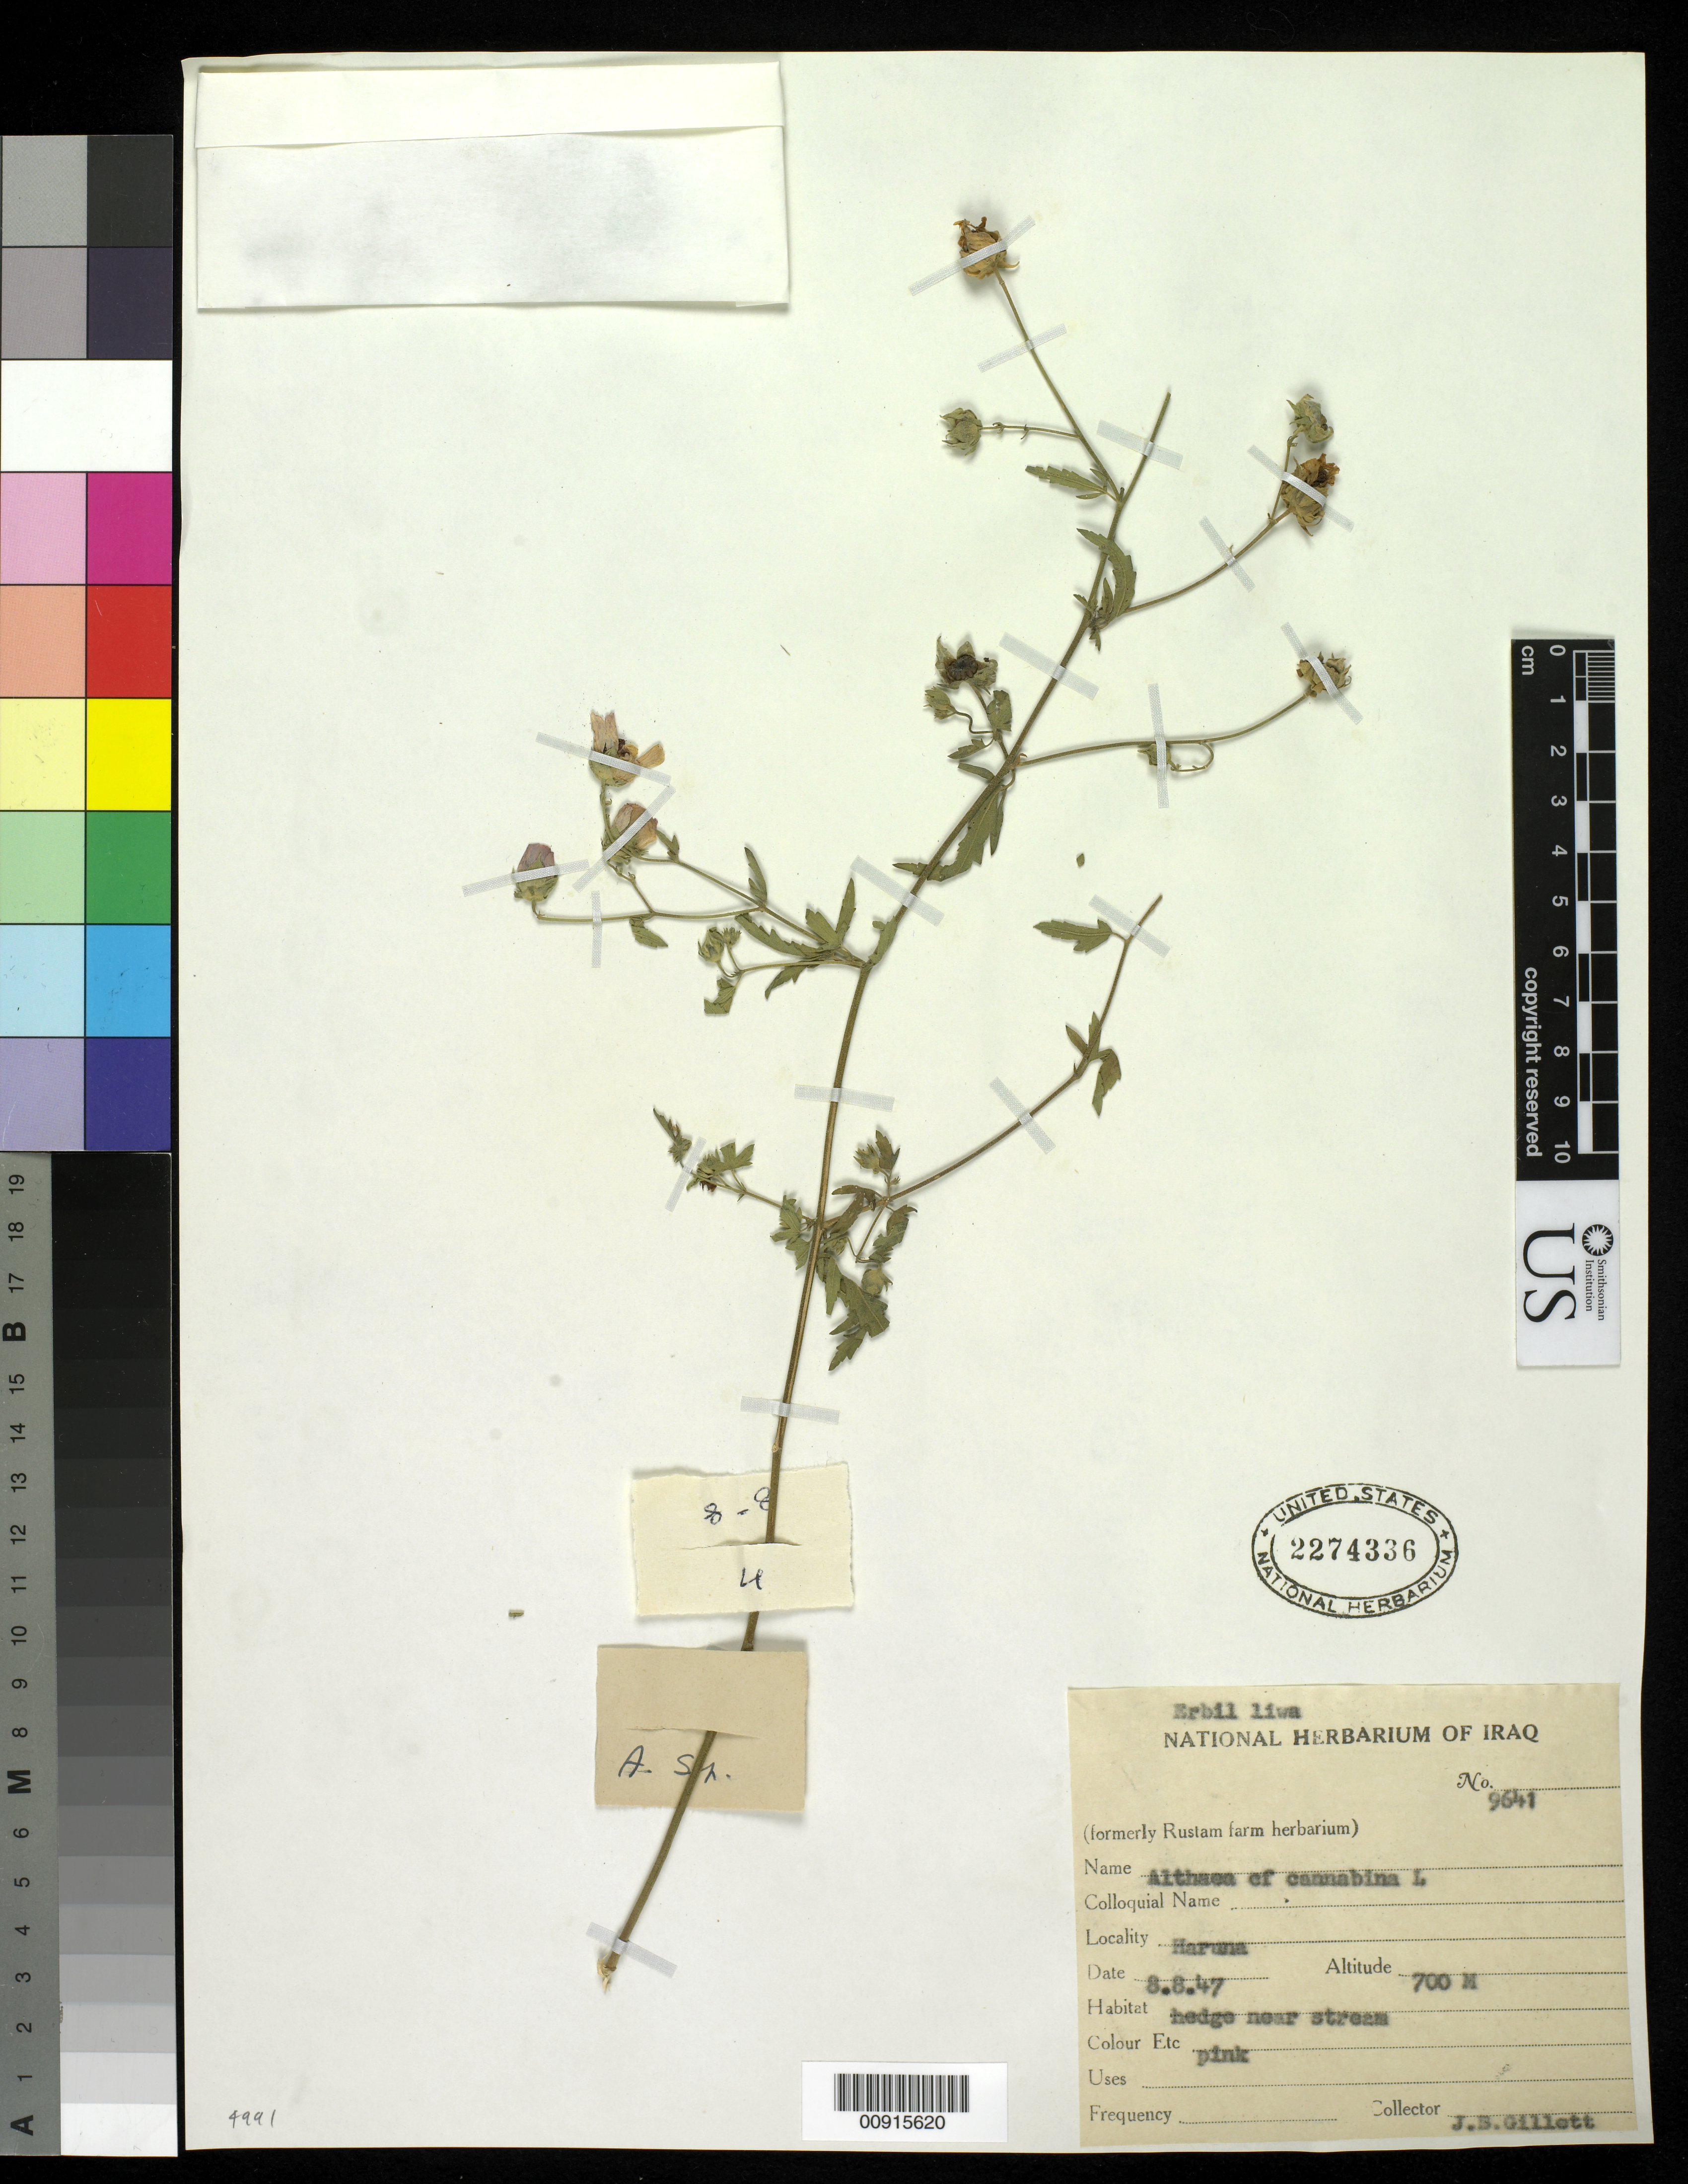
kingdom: Plantae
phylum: Tracheophyta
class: Magnoliopsida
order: Malvales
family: Malvaceae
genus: Althaea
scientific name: Althaea cannabina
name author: L.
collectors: J. B. Gillett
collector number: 9641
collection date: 1947-08-08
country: Iraq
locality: Haruna, Erbil liwa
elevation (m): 700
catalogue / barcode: US 2274336